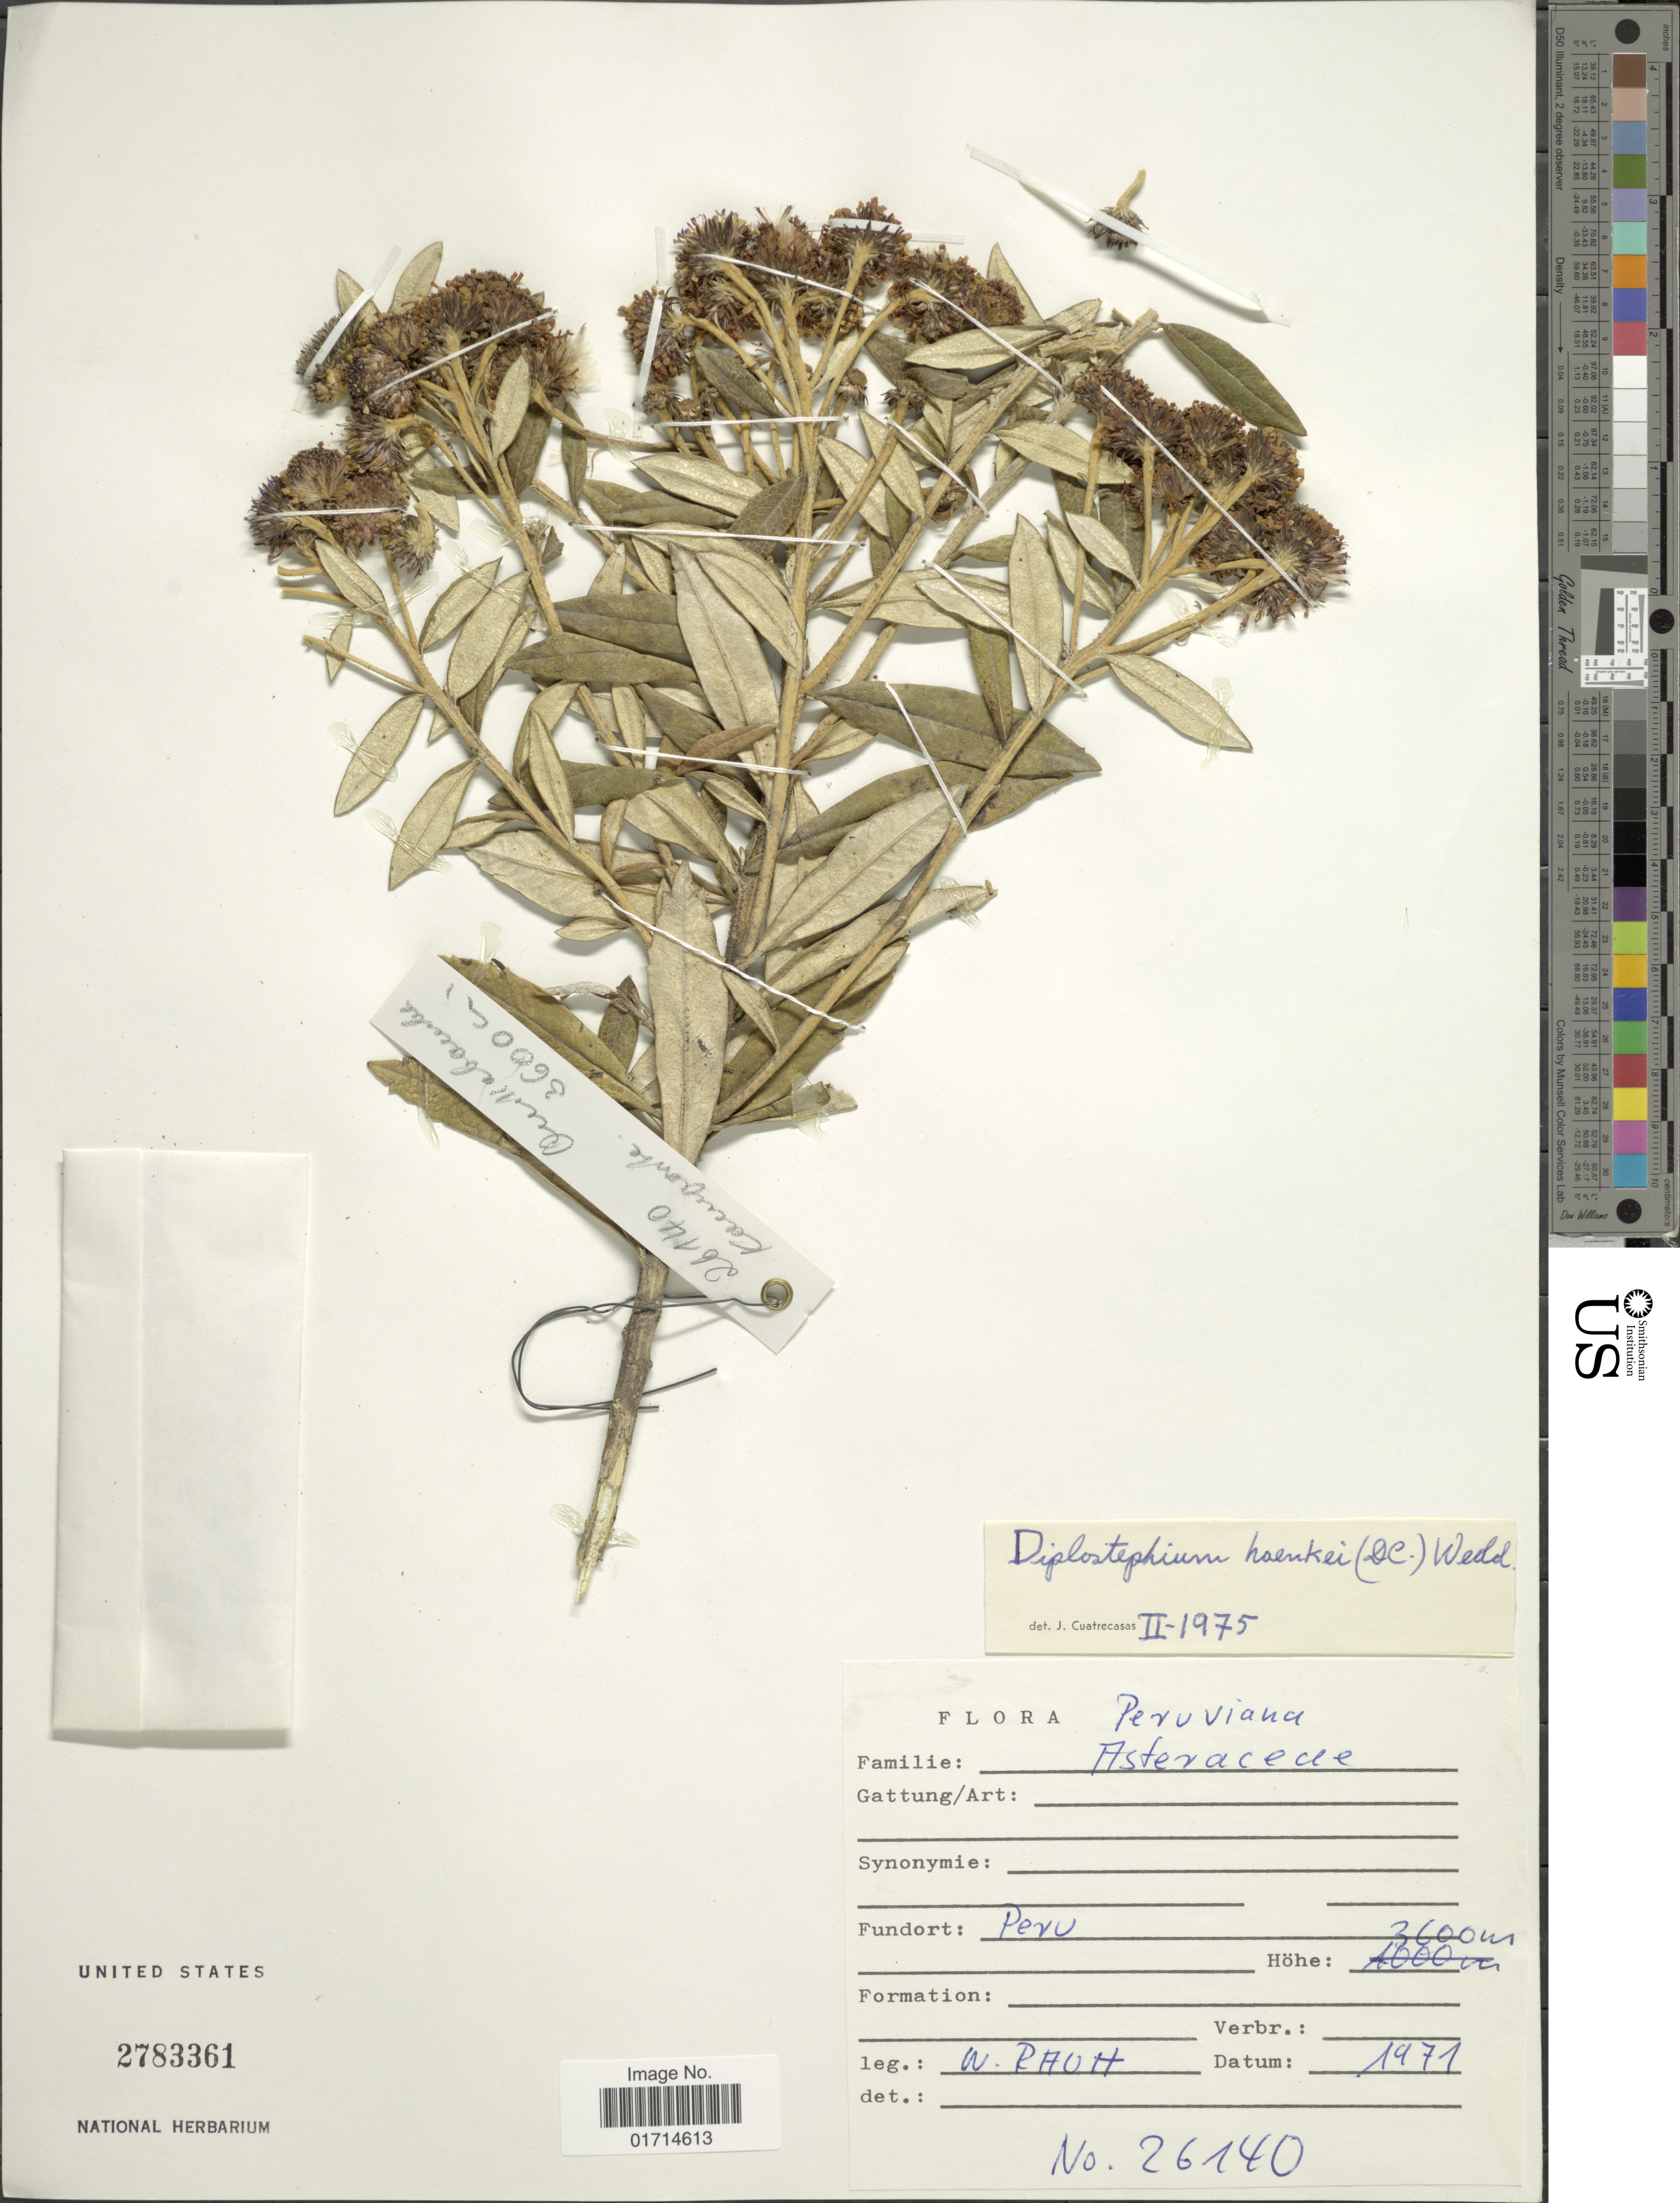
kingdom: Plantae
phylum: Tracheophyta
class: Magnoliopsida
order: Asterales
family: Asteraceae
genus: Diplostephium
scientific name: Diplostephium haenkei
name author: (DC.) Wedd.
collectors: W. Rhoh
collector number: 26140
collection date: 1971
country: Peru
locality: Peruviana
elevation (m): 3600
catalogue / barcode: US 2783361